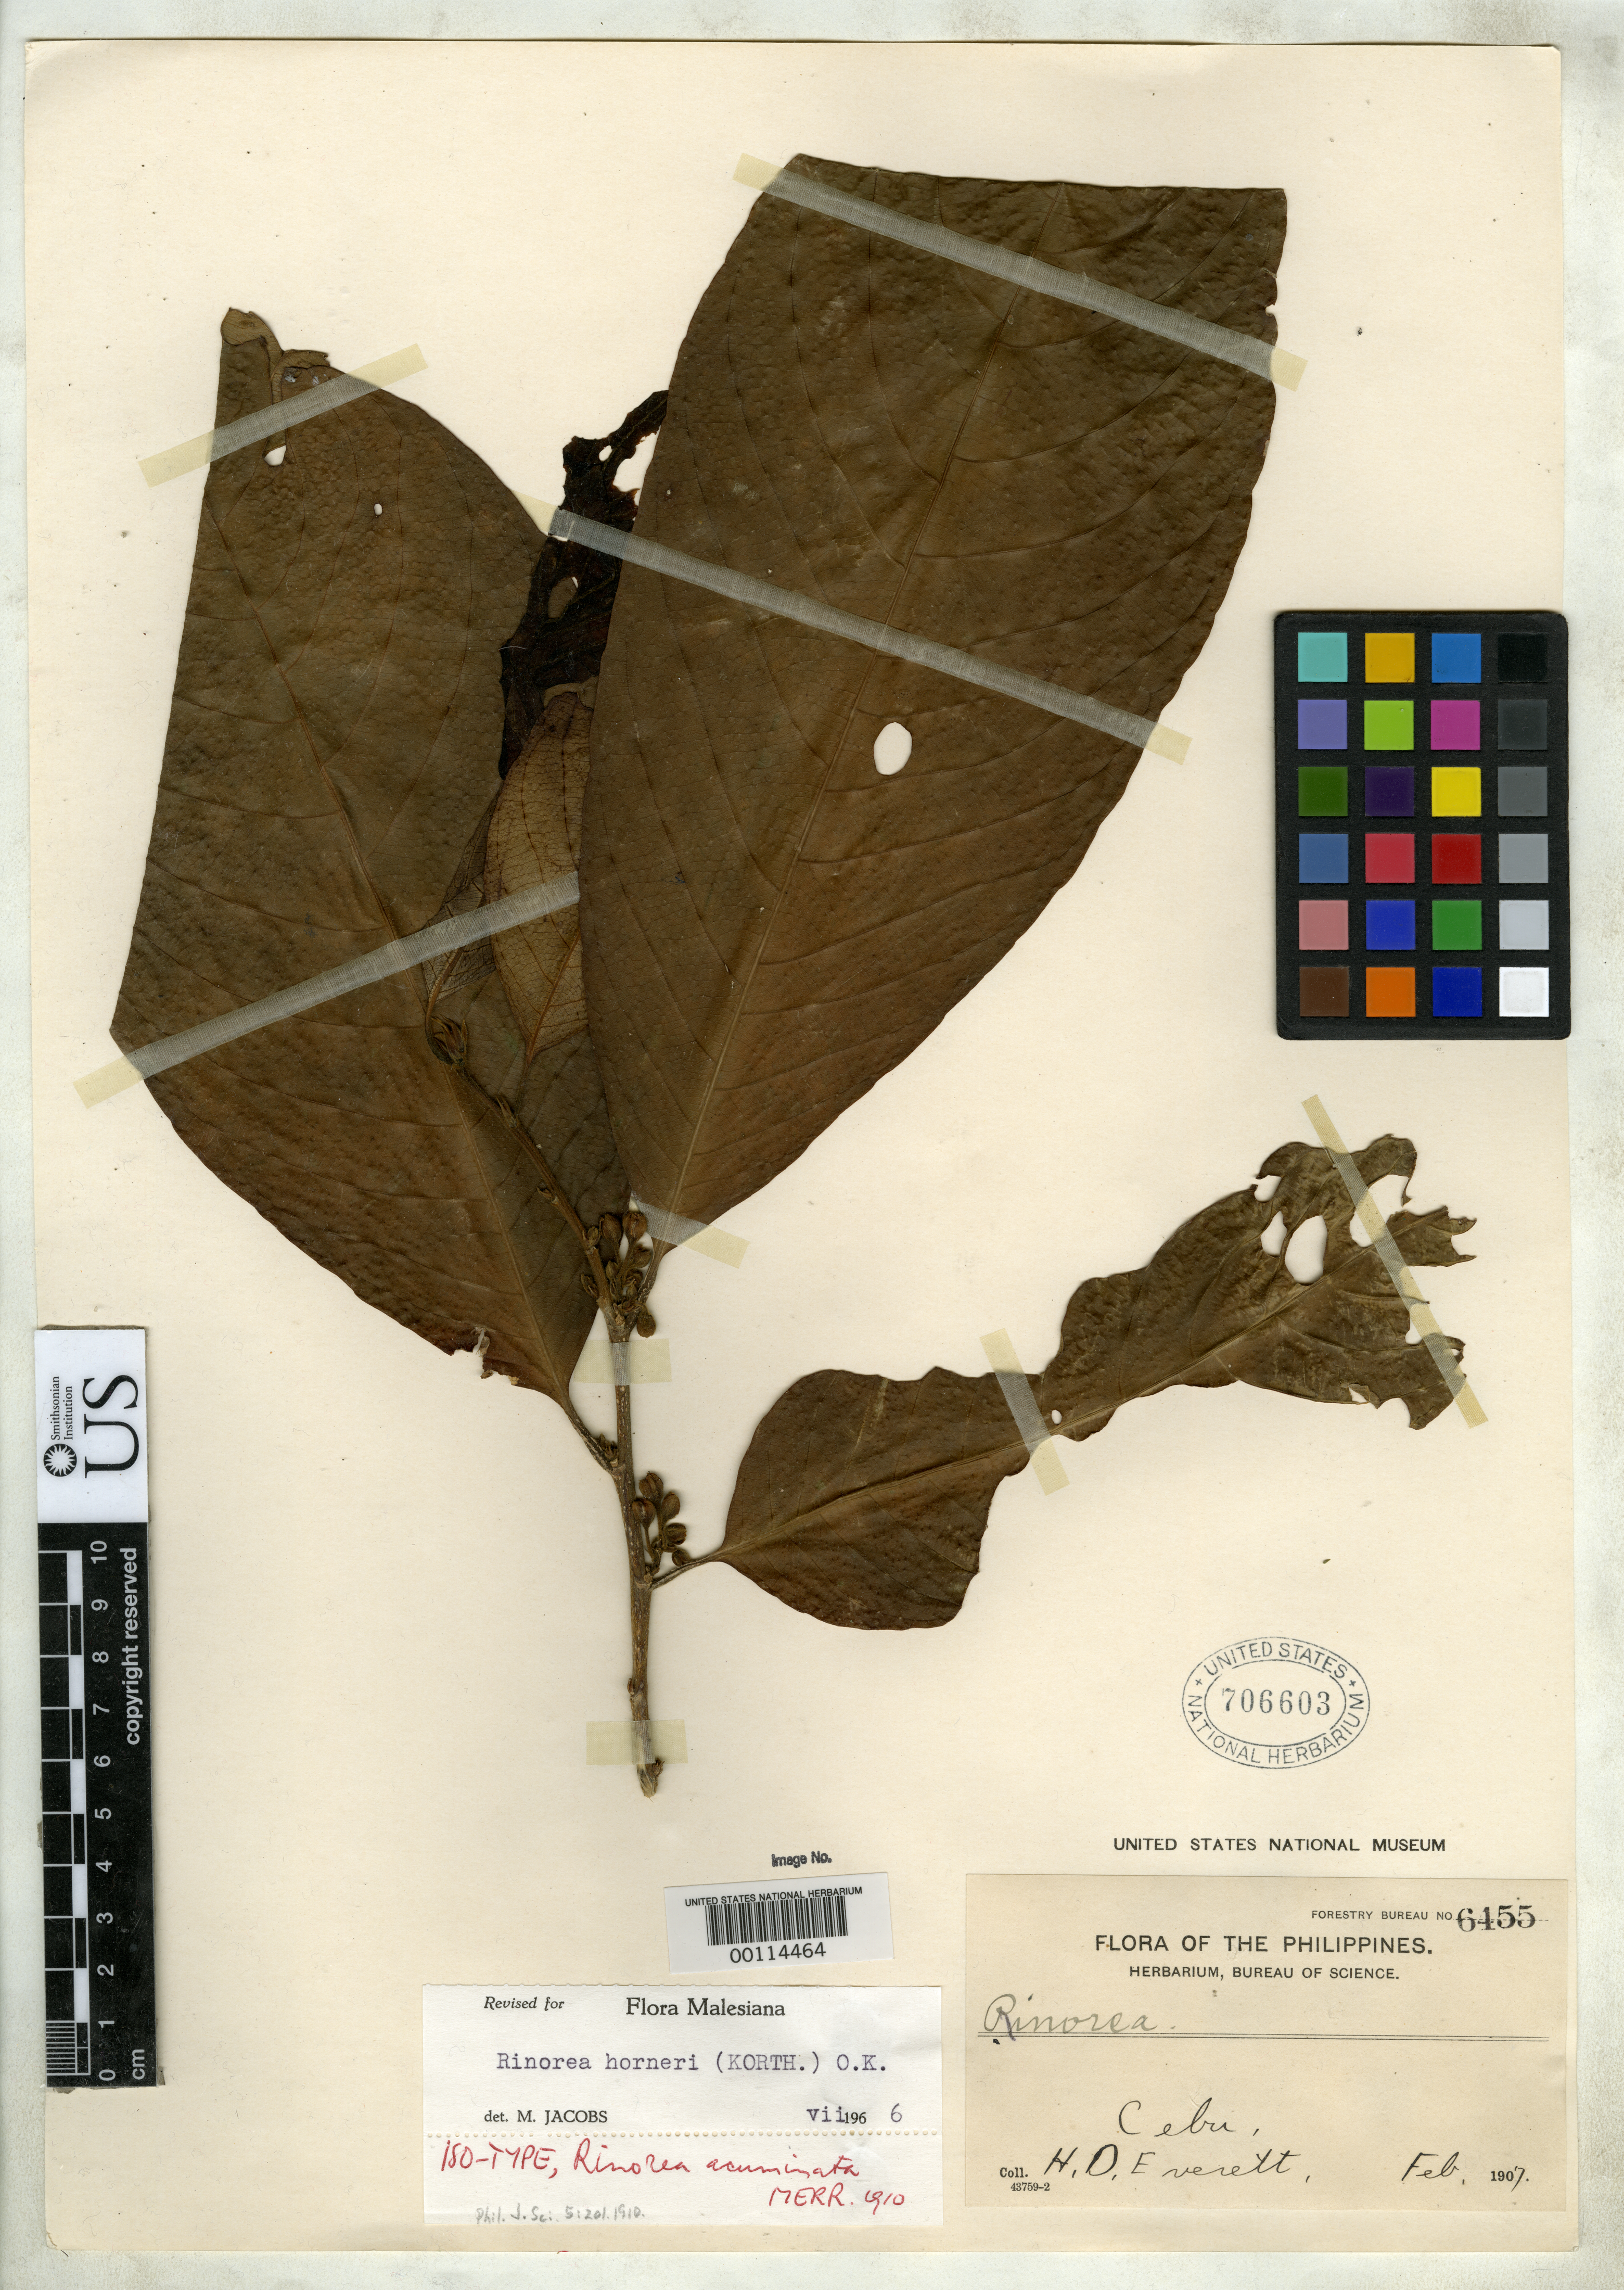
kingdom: Plantae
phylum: Tracheophyta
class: Magnoliopsida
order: Malpighiales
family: Violaceae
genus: Rinorea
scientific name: Rinorea acuminata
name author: Merr.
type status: Isotype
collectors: H. Everett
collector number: For. Bur. 6455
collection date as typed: Feb 1907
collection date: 1907-02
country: Philippines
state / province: Central Visayas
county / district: Cebu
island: Cebu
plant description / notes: Annotated as lectotype by J.M. DeMuria, 2018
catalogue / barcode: US 706603